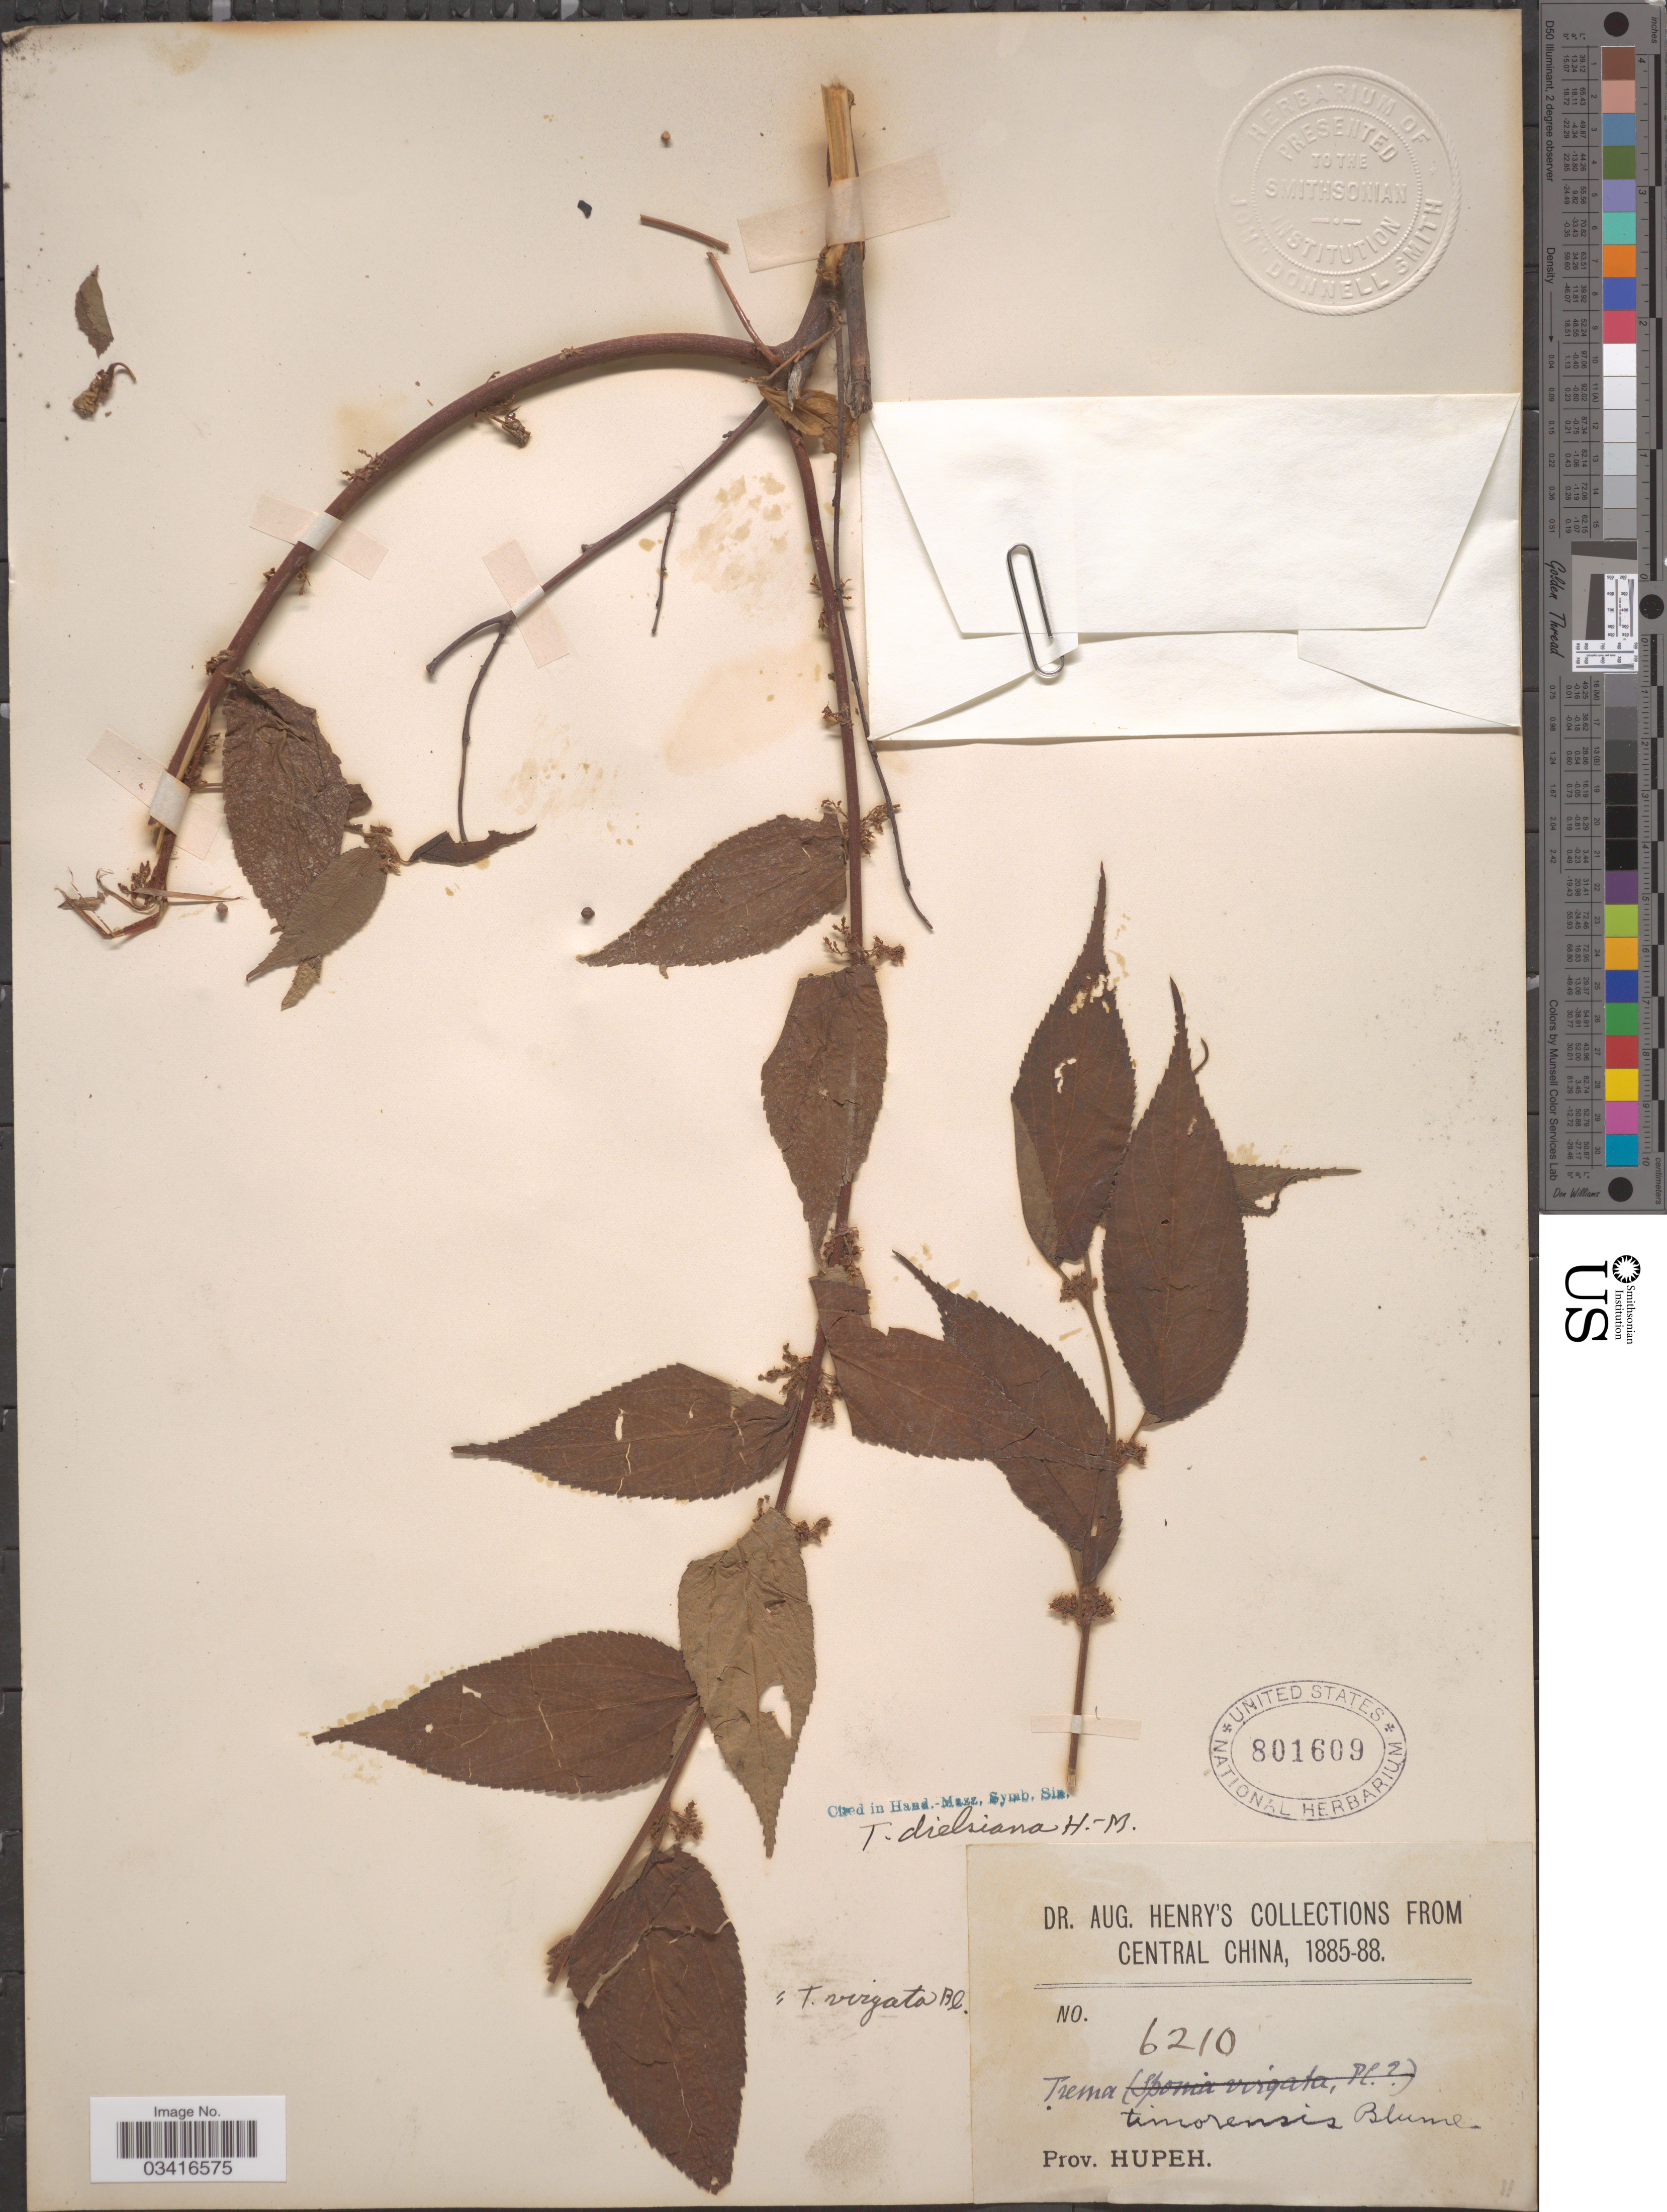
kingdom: Plantae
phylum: Tracheophyta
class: Magnoliopsida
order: Rosales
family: Cannabaceae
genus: Trema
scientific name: Trema dielsianum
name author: Hand.-Mazz.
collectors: A. Henry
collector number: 6210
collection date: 1885/1888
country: China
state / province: Hubei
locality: Prov. Hupeh.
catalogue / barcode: US 801609